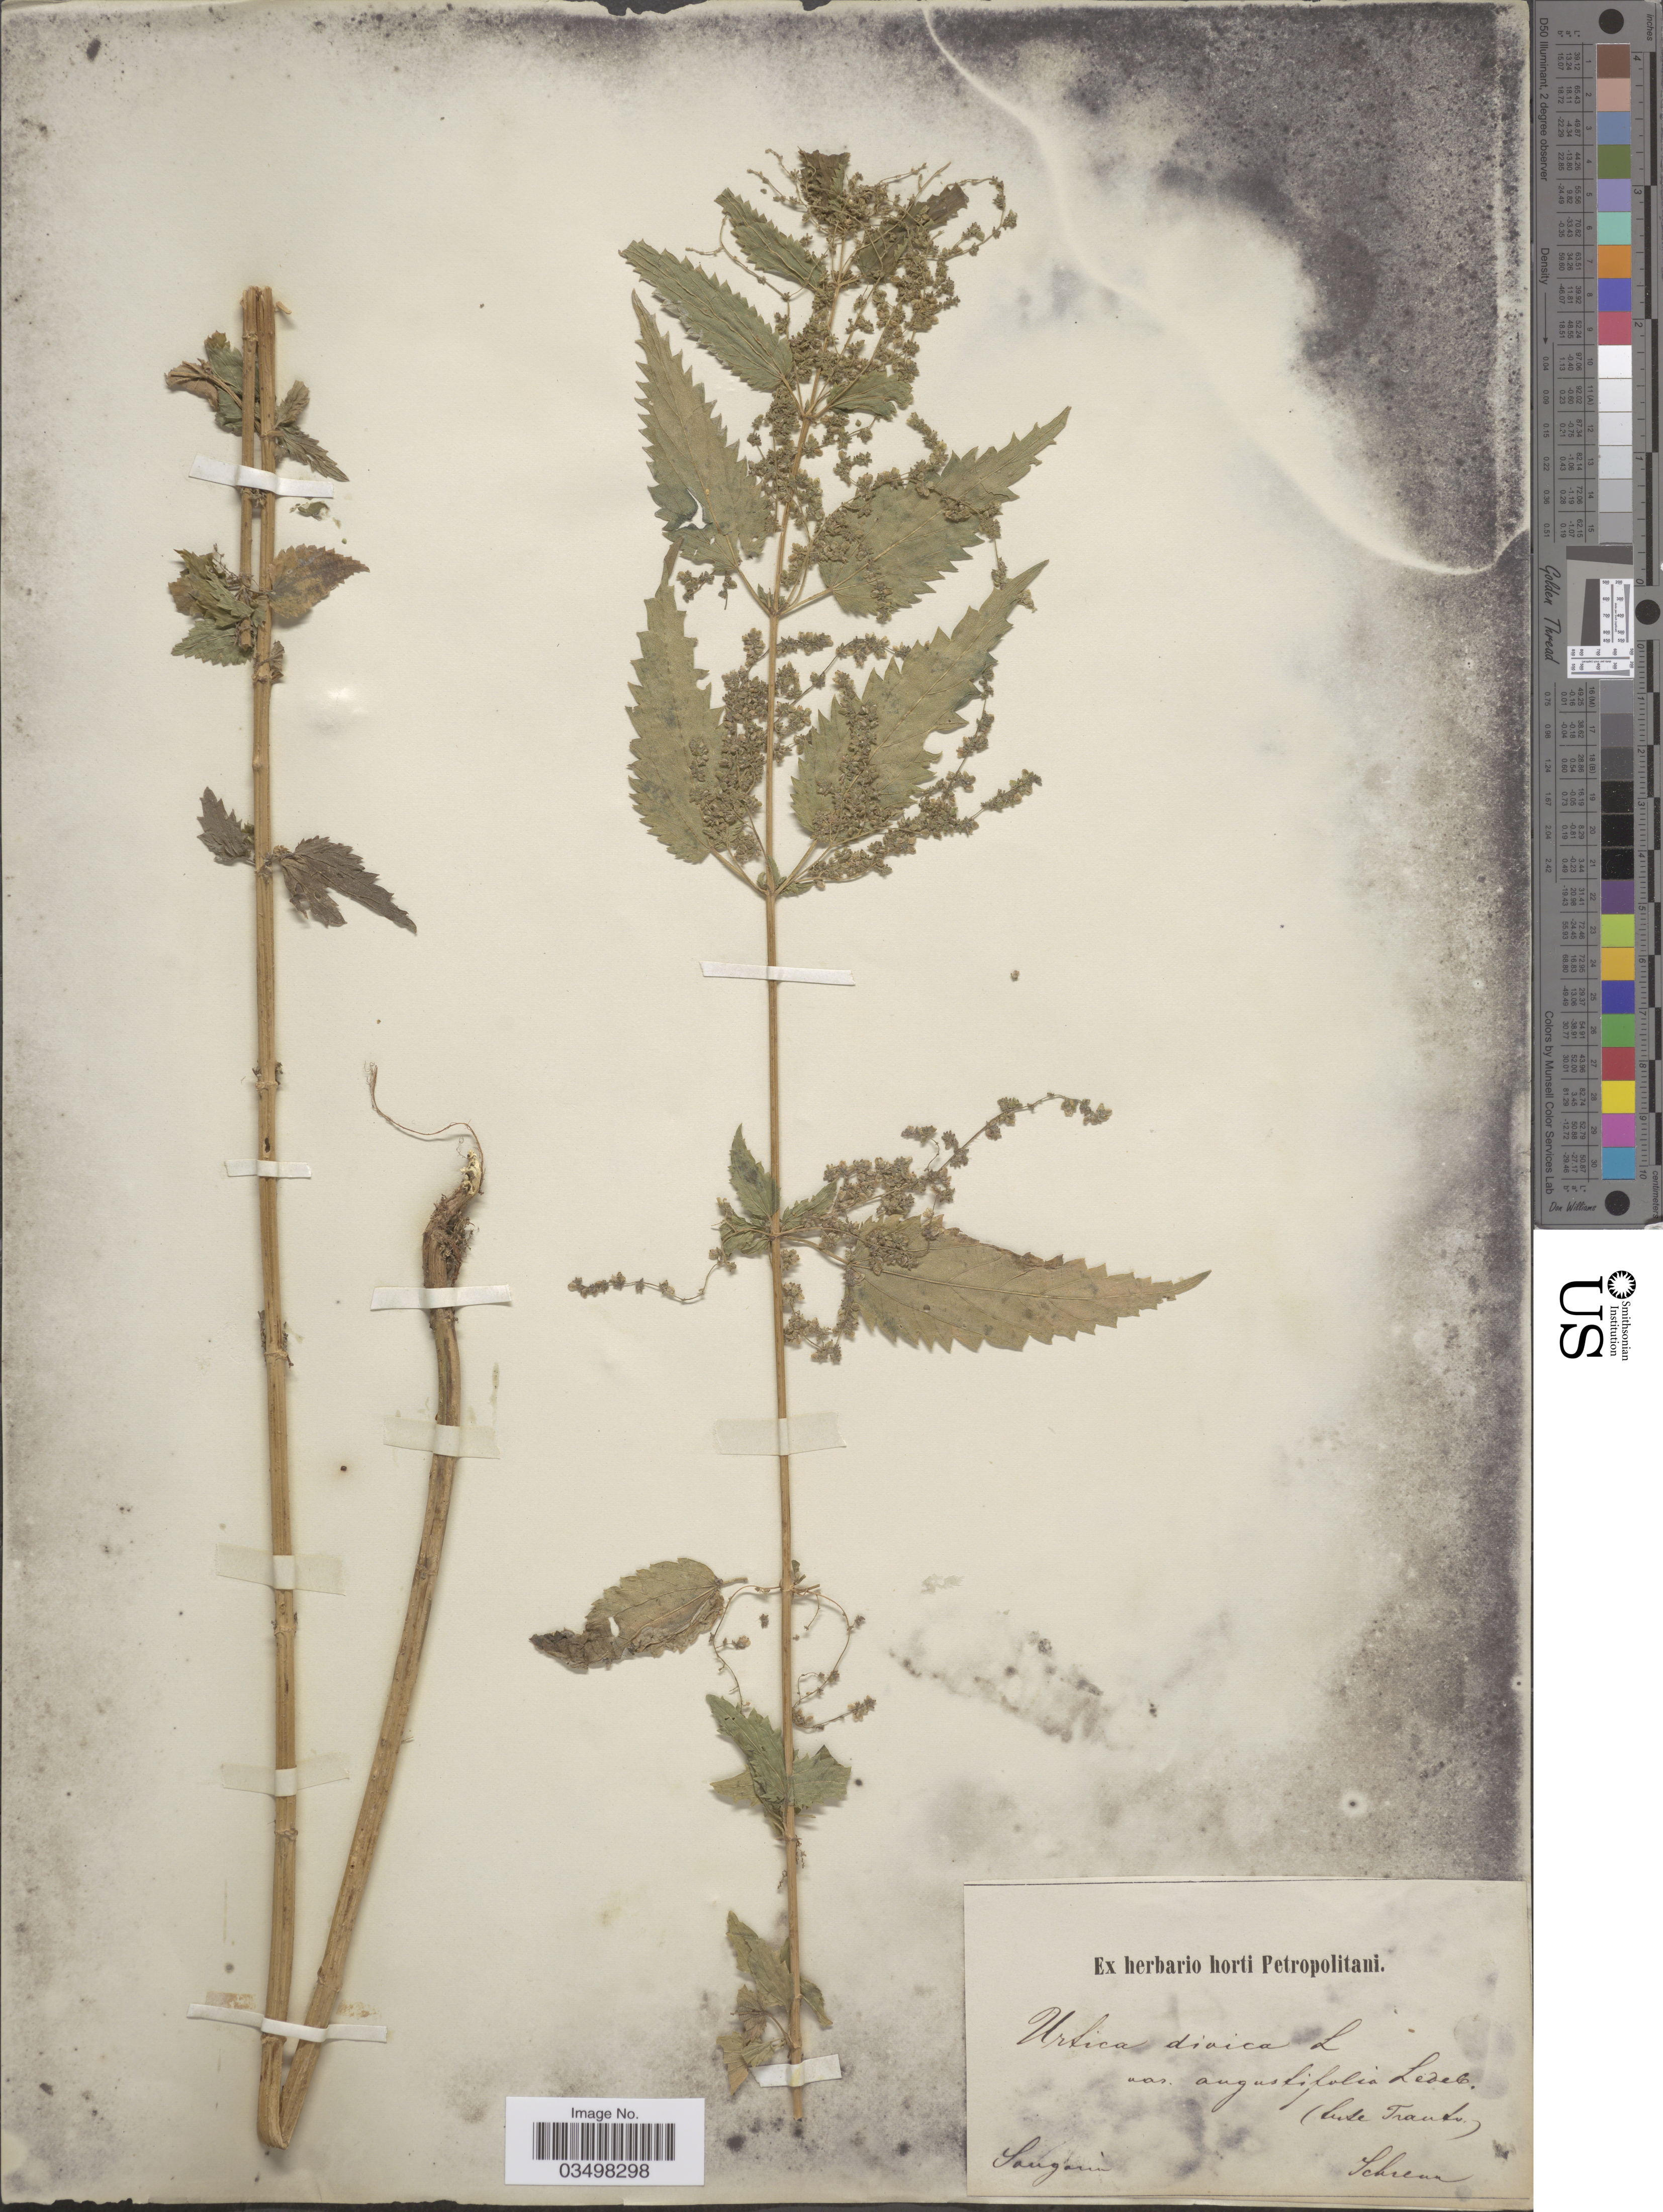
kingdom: Plantae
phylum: Tracheophyta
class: Magnoliopsida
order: Rosales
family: Urticaceae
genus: Urtica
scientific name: Urtica angustifolia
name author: Fisch. ex Hornem.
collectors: Schrenn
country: Madagascar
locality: Sangoria.